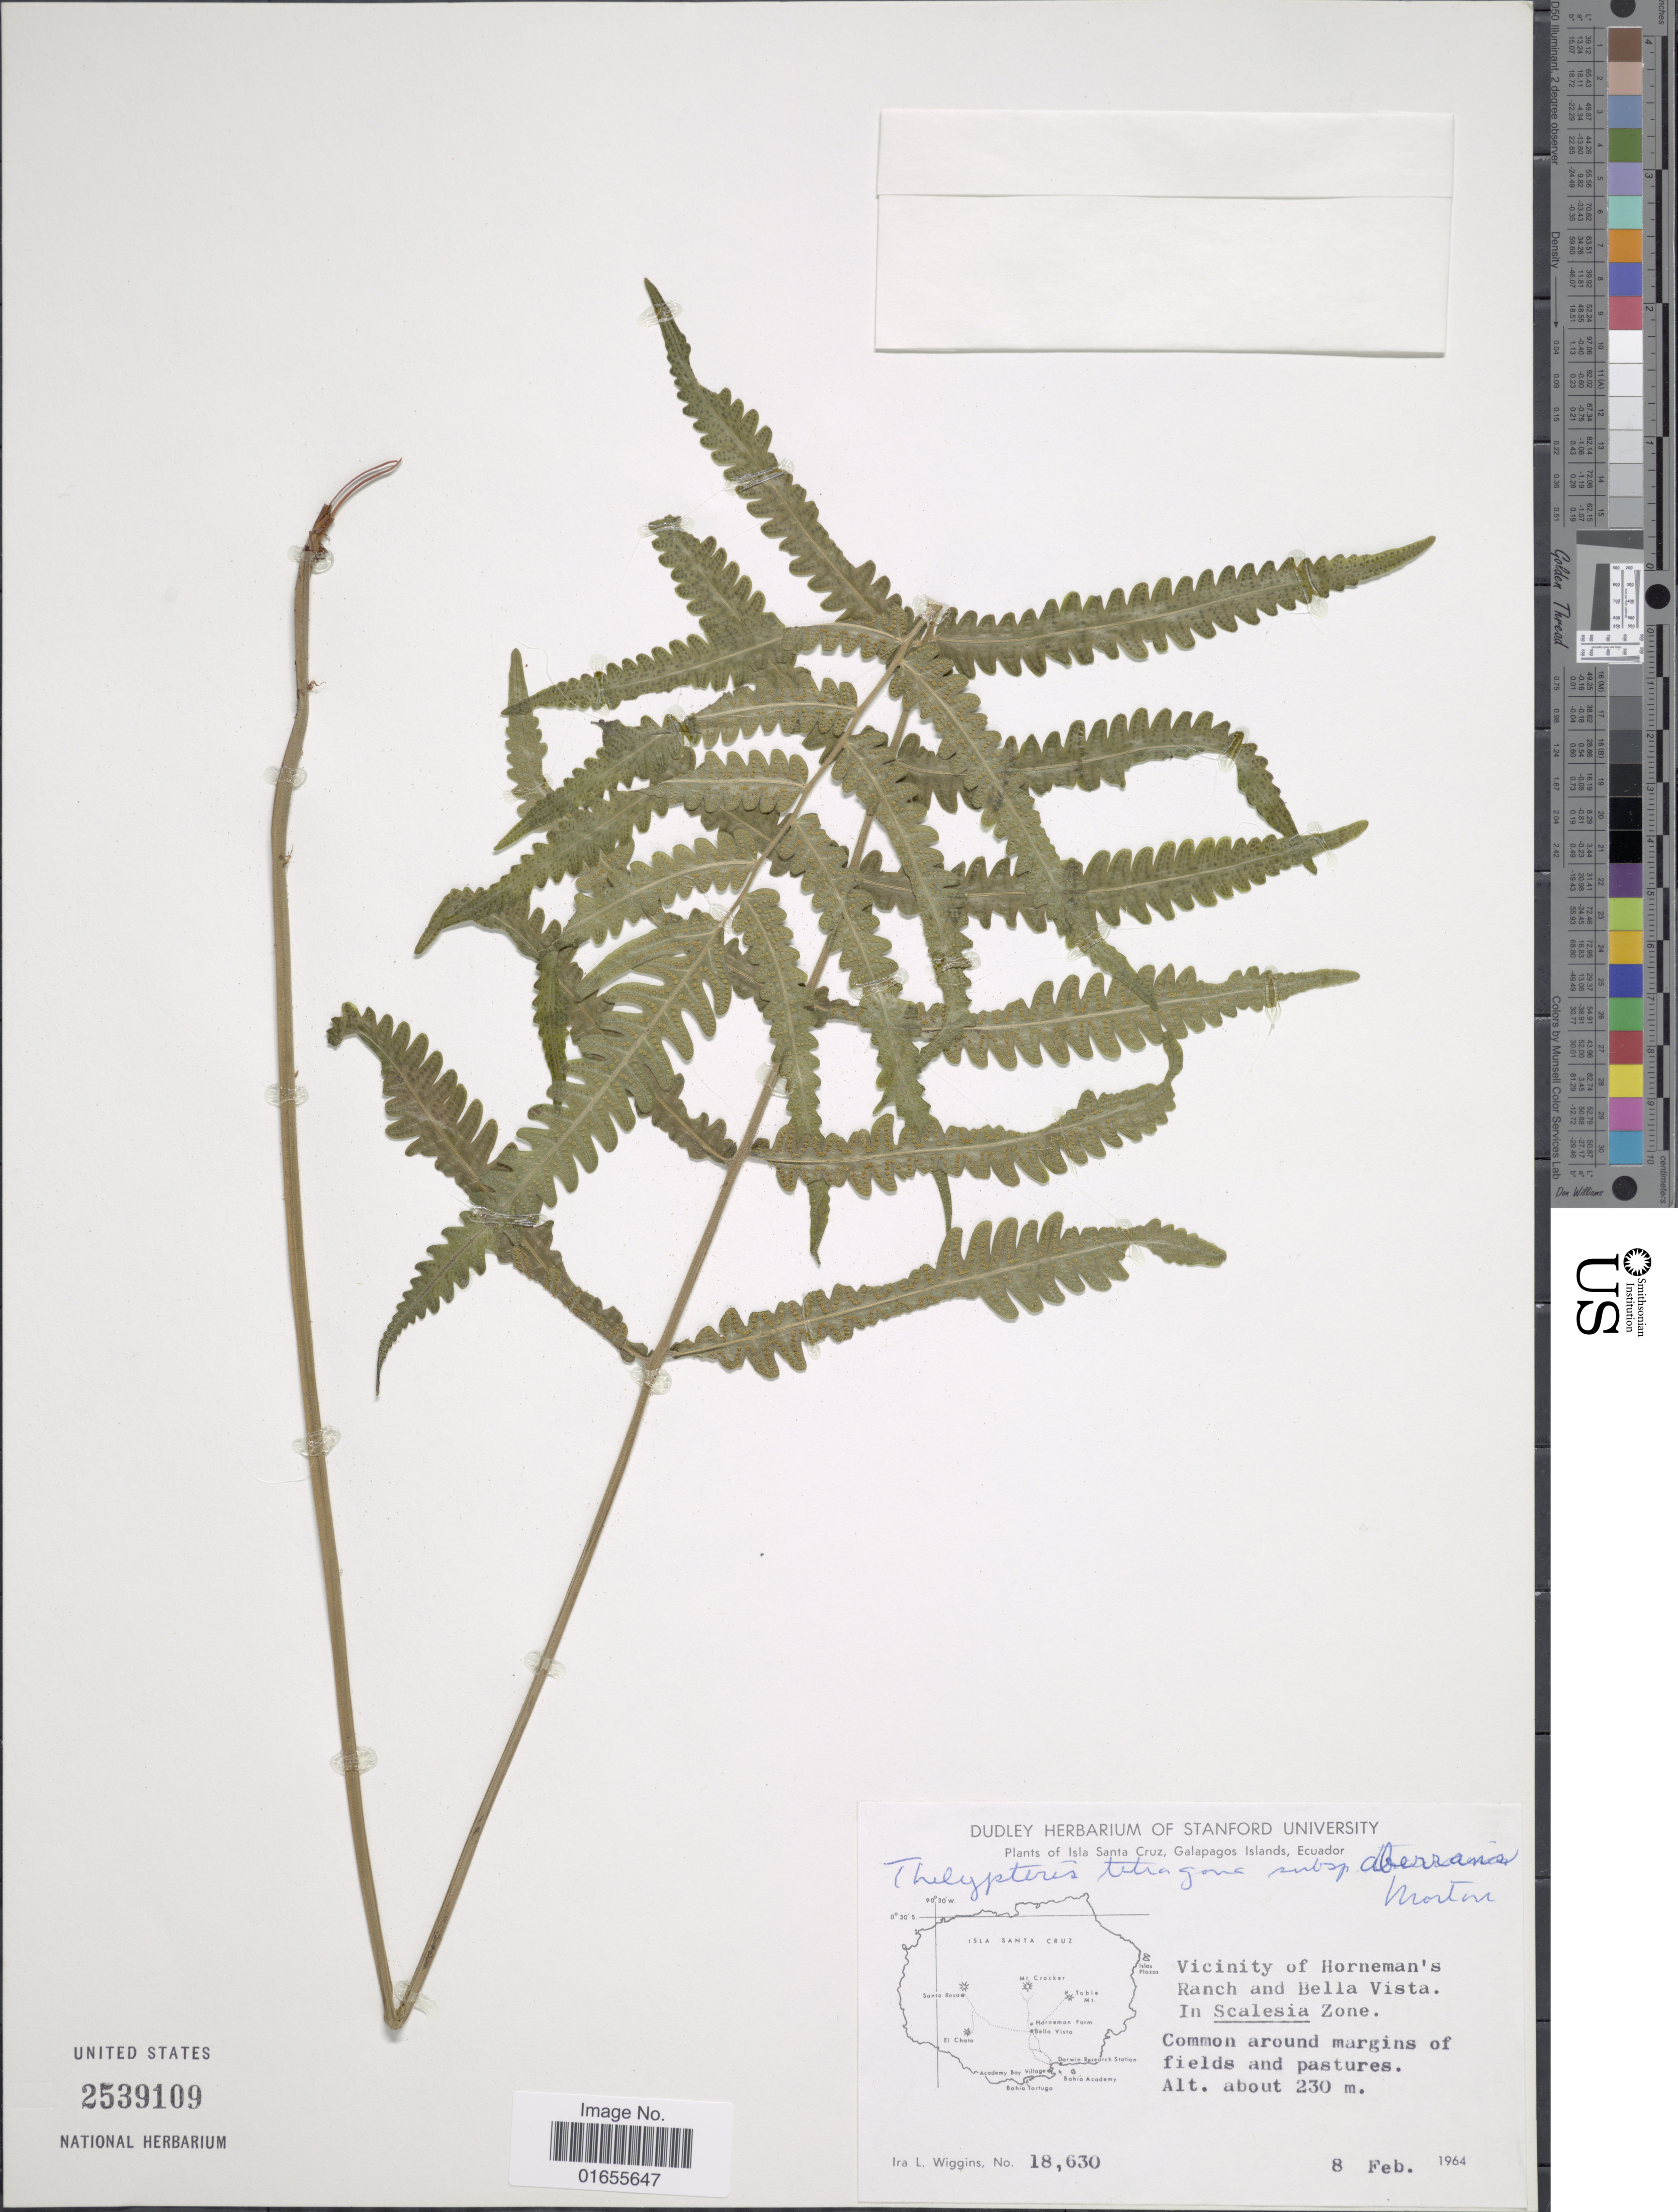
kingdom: Plantae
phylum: Tracheophyta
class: Polypodiopsida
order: Polypodiales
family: Thelypteridaceae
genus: Goniopteris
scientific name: Goniopteris tetragona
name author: (C. Presl) Sw.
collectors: I. L. Wiggins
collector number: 18.630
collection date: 1964-02-08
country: Ecuador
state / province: Colón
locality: Isla Santa Cruz, Galapagos Islands, Vicinity of Horneman's Ranch & Bella Vista, In Scalesia Zone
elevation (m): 230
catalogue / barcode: US 2539109